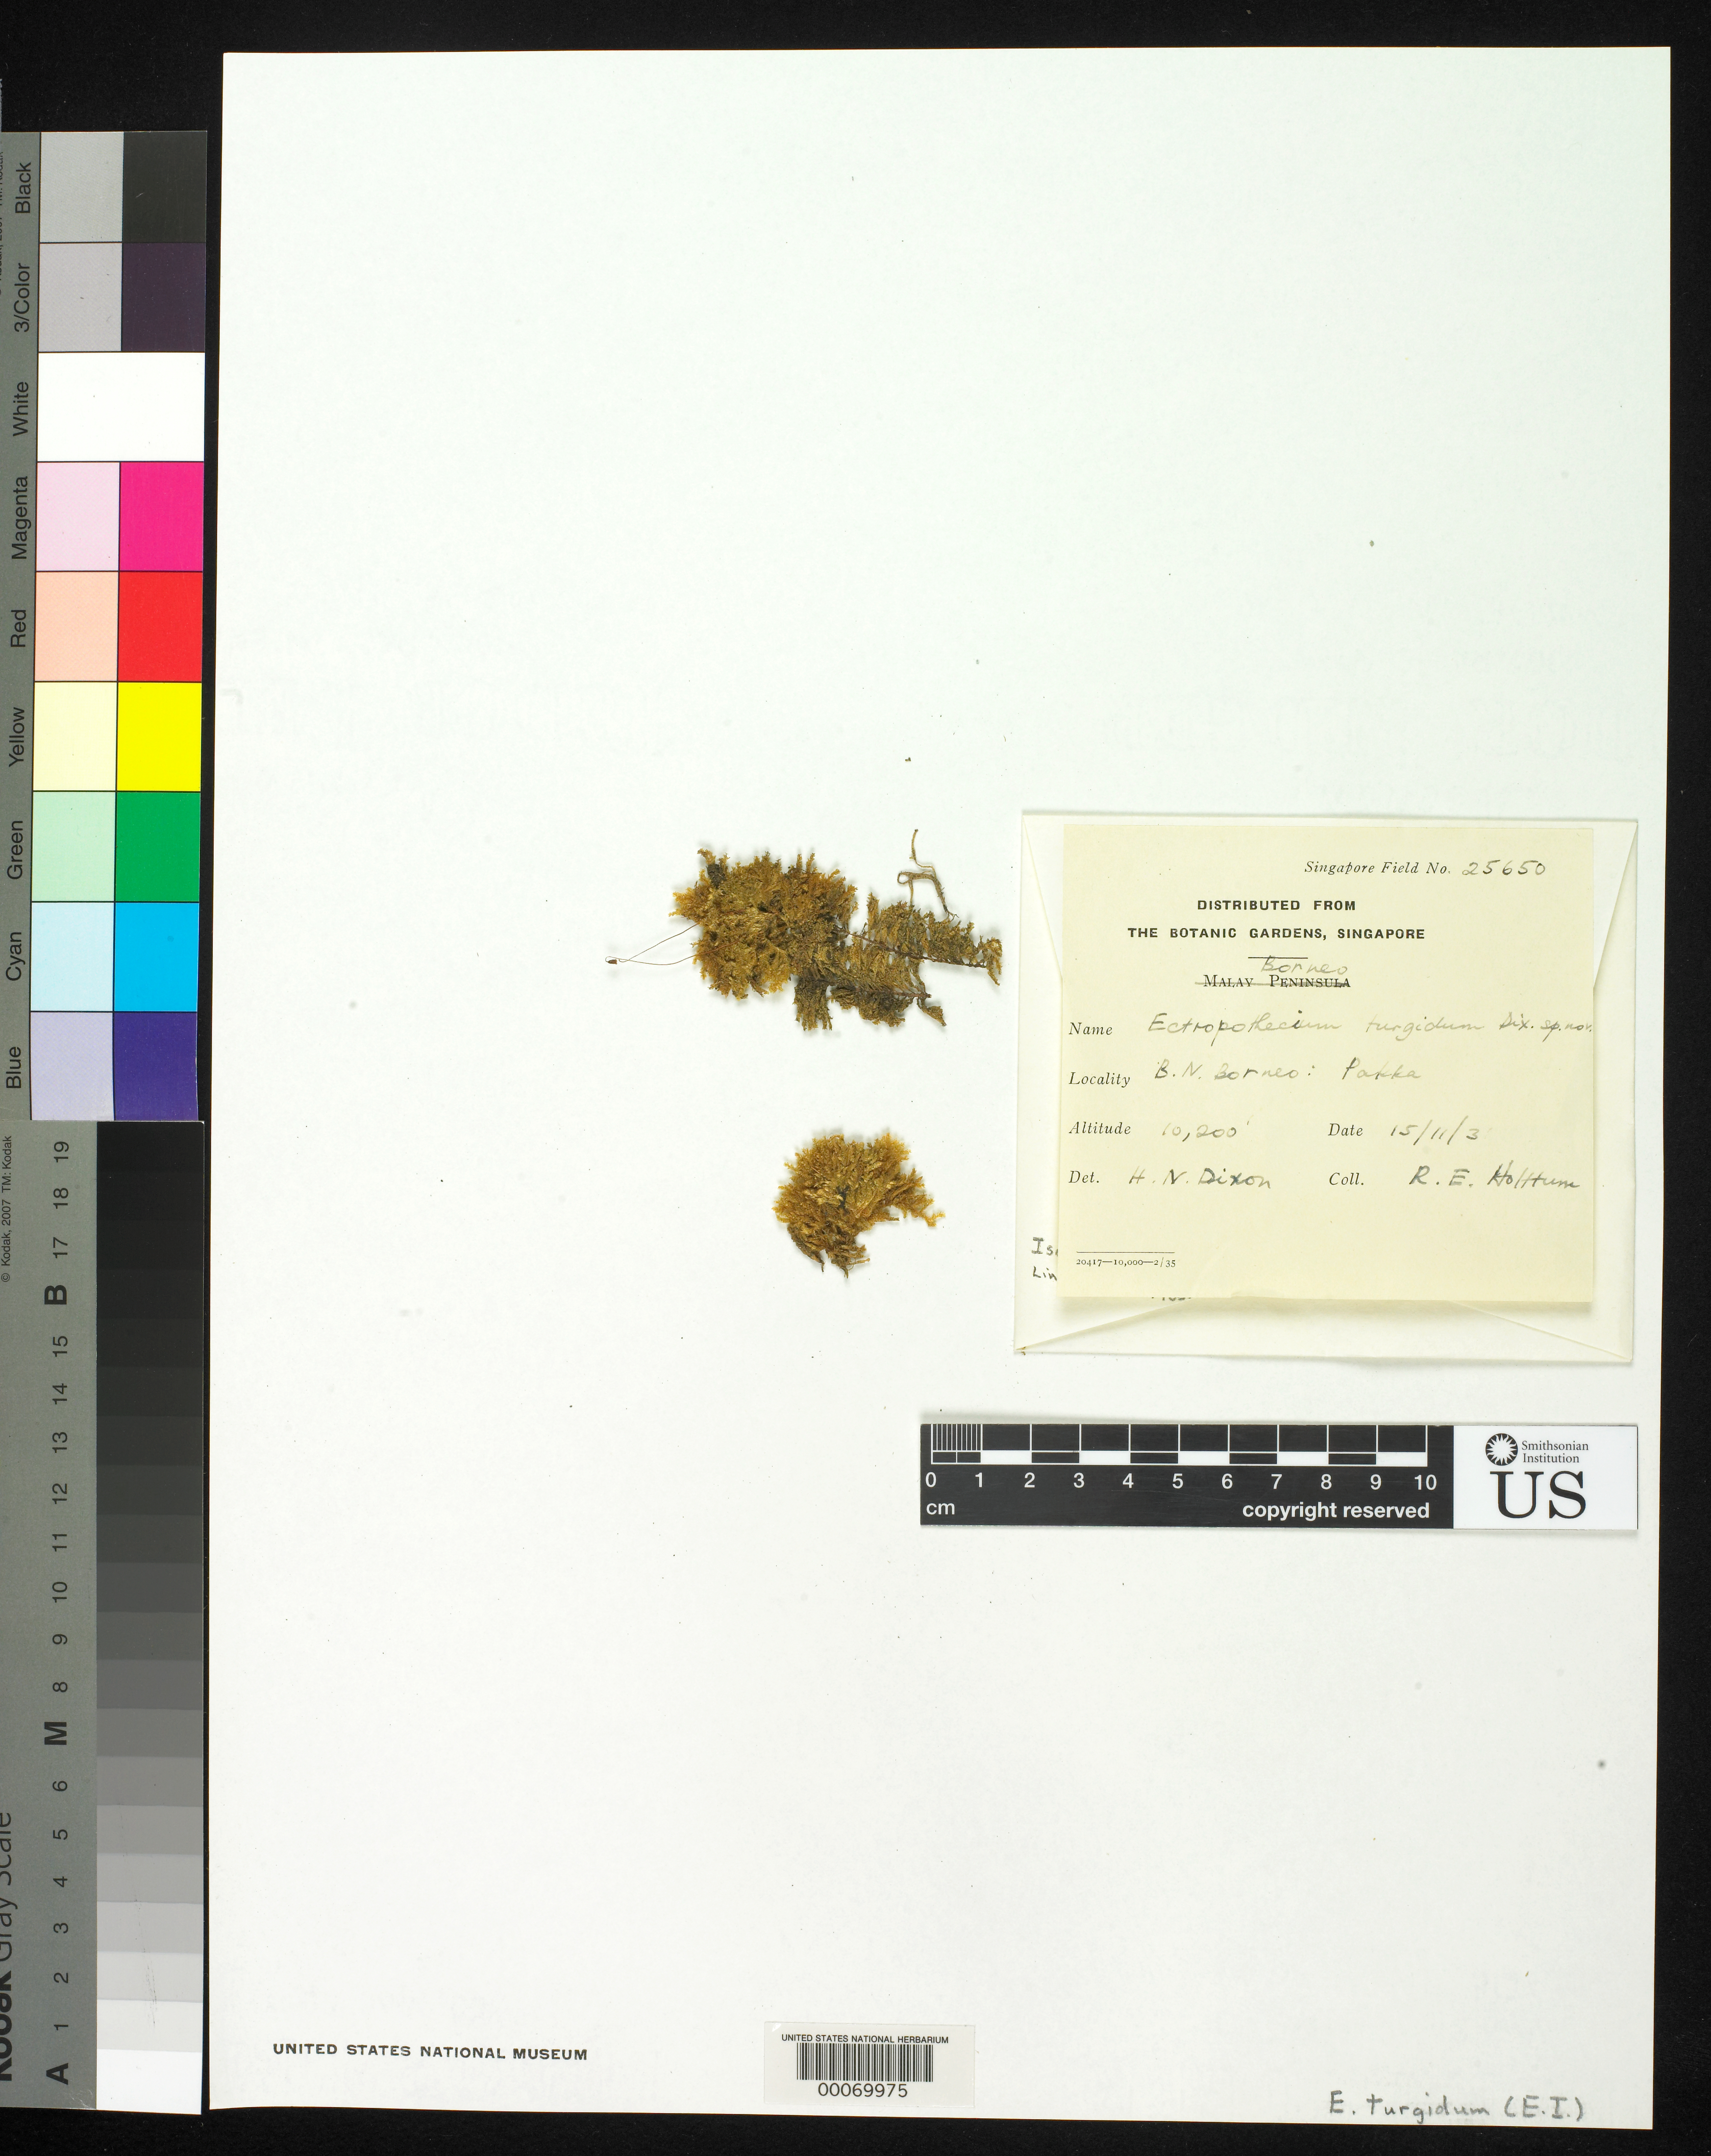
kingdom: Plantae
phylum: Bryophyta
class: Bryopsida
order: Hypnales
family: Hypnaceae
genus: Ectropothecium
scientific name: Ectropothecium turgidum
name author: Dixon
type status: Isotype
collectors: R. E. Holttum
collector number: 25650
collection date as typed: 15 Nov 1931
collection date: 1931-11-15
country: Malaysia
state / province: Sabah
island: Borneo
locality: Pakka.